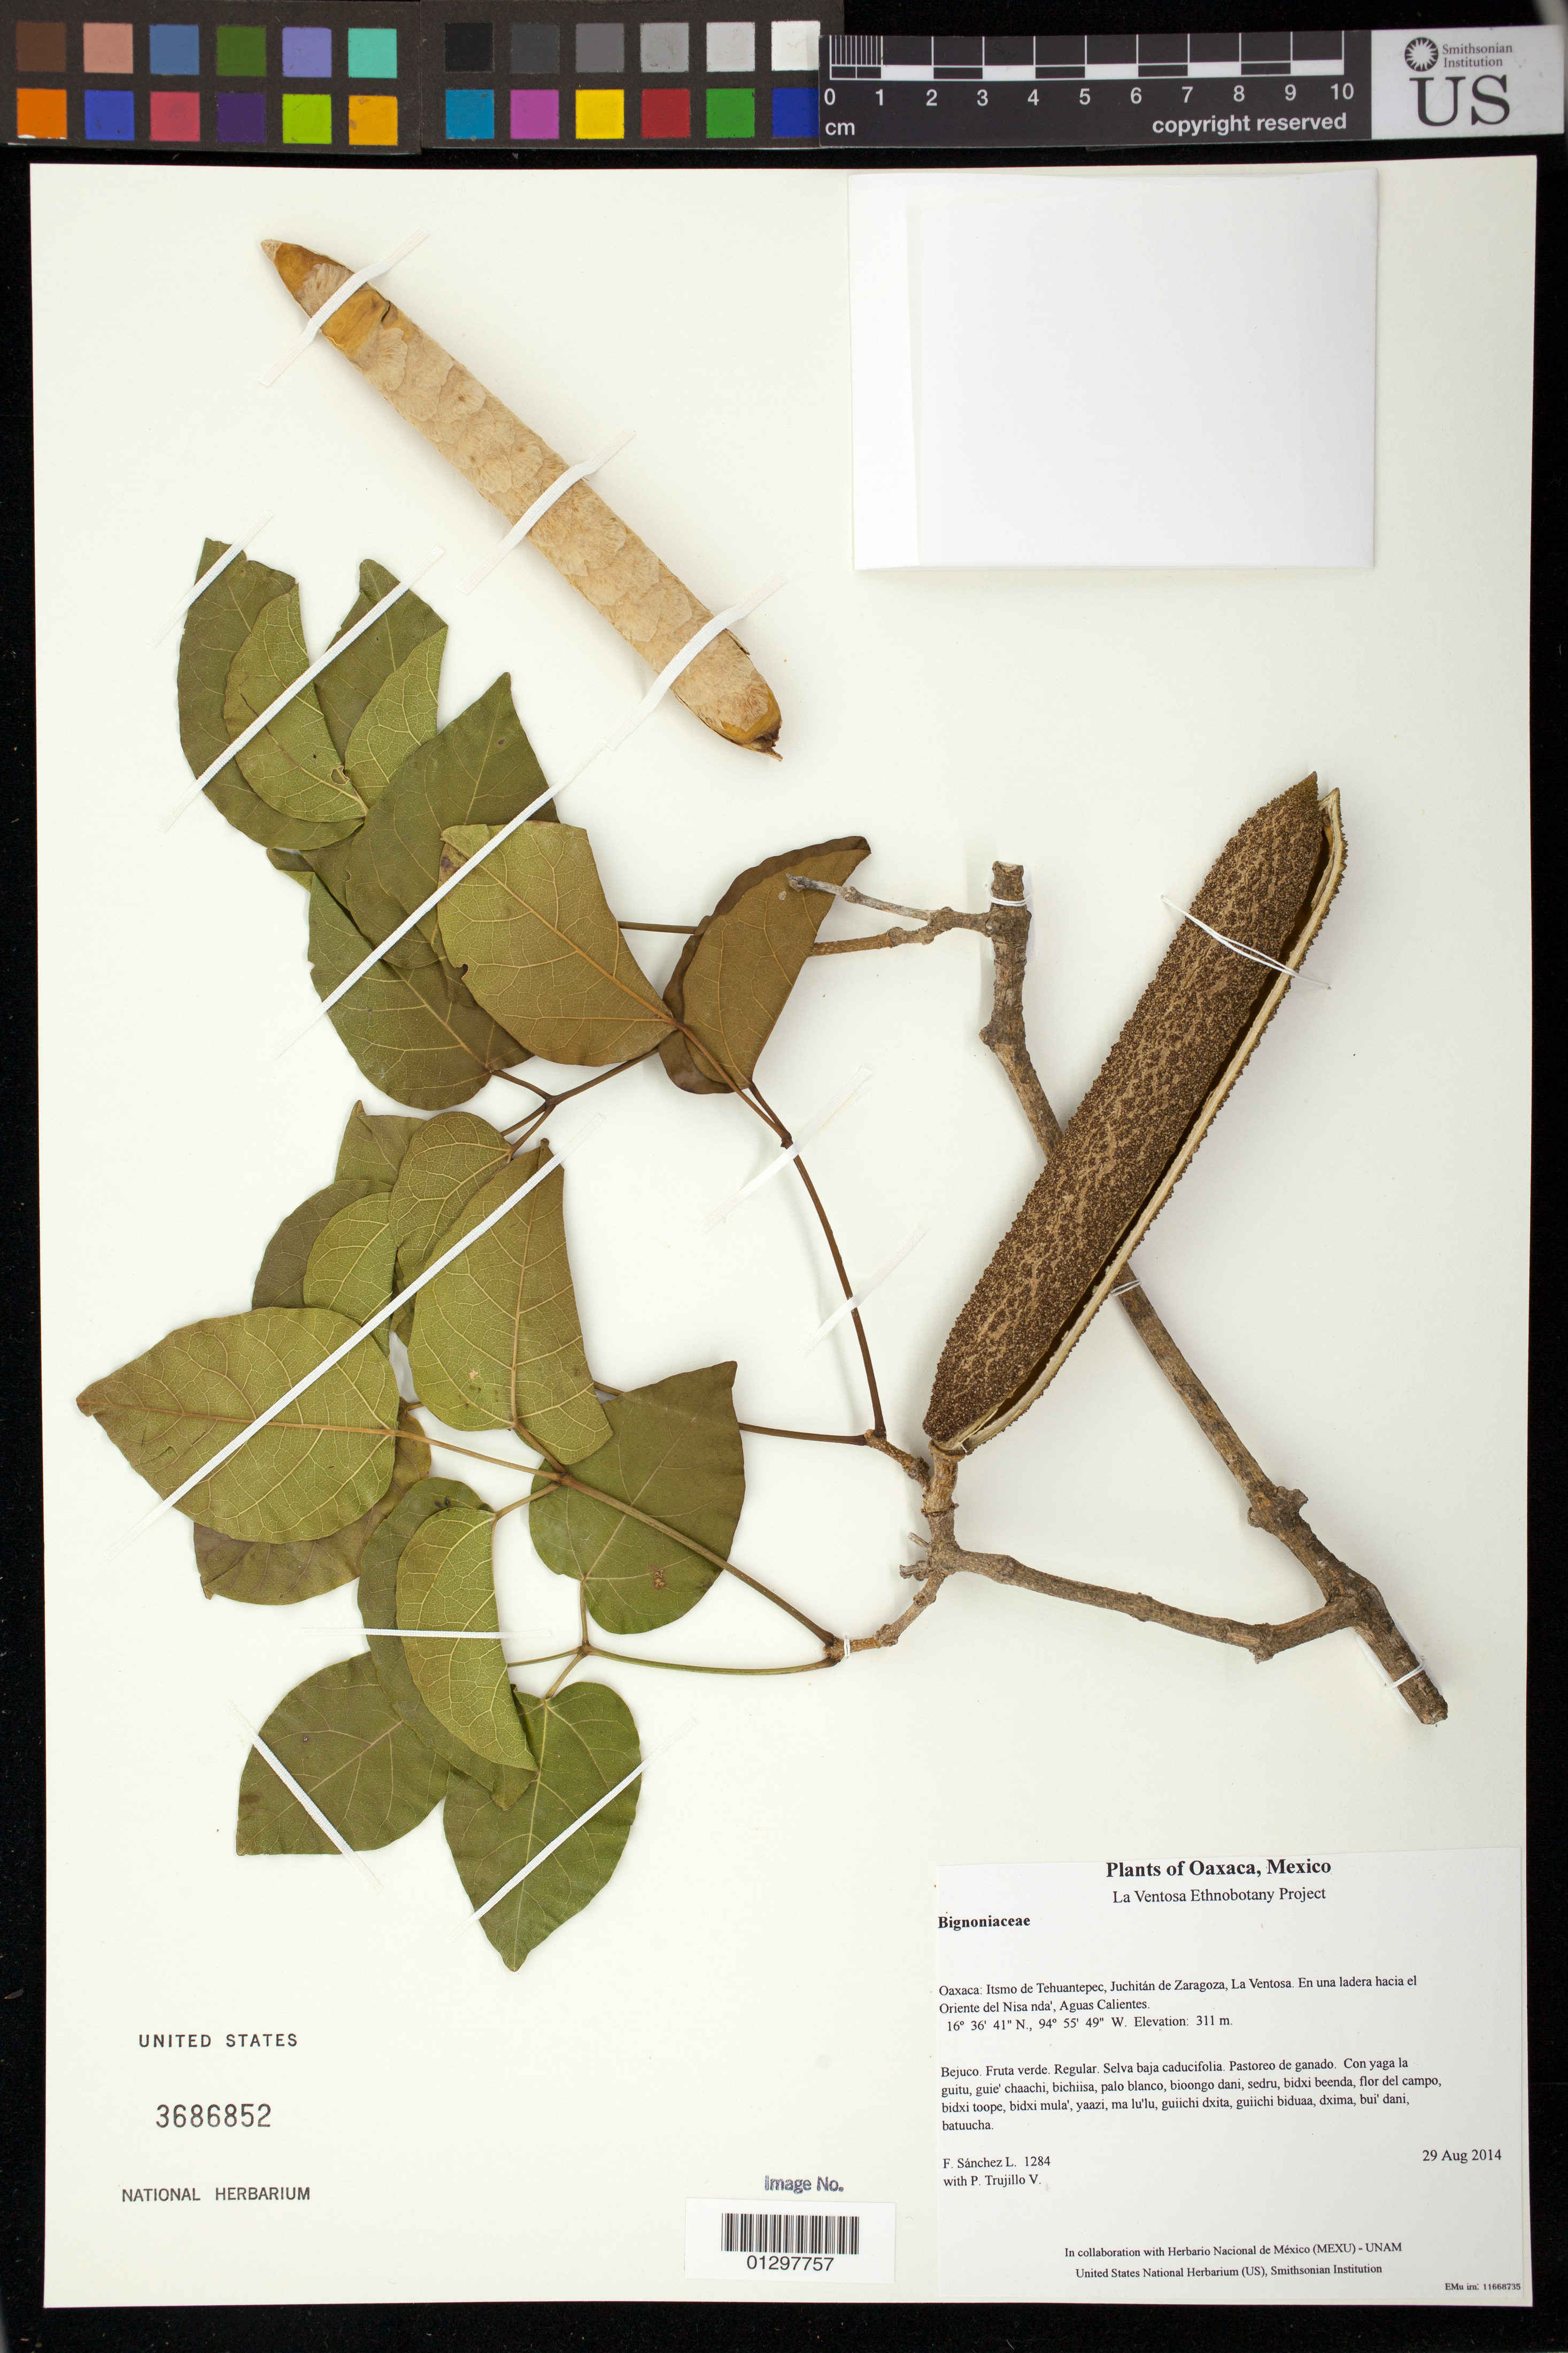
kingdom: Plantae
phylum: Tracheophyta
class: Magnoliopsida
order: Lamiales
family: Bignoniaceae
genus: Mansoa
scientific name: Mansoa verrucifera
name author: (Schltdl.) A.H. Gentry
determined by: Strong, M. T., (US), Smithsonian Institution - National Museum of Natural History (UNITED STATES)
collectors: F. Sánchez L. & P. Trujillo V.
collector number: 1284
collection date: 2014-08-29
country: Mexico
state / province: Oaxaca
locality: Itsmo de Tehuantepec, Juchitán de Zaragoza, La Ventosa. En una ladera hacia el Oriente del Nisa nda', Aguas Calientes.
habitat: Selva baja caducifolia. Pastoreo de ganado.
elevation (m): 311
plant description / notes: MEXU, SERO, US; Luba'. Cuaananaxhi naga'. Nuu.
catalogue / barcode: US 3686852